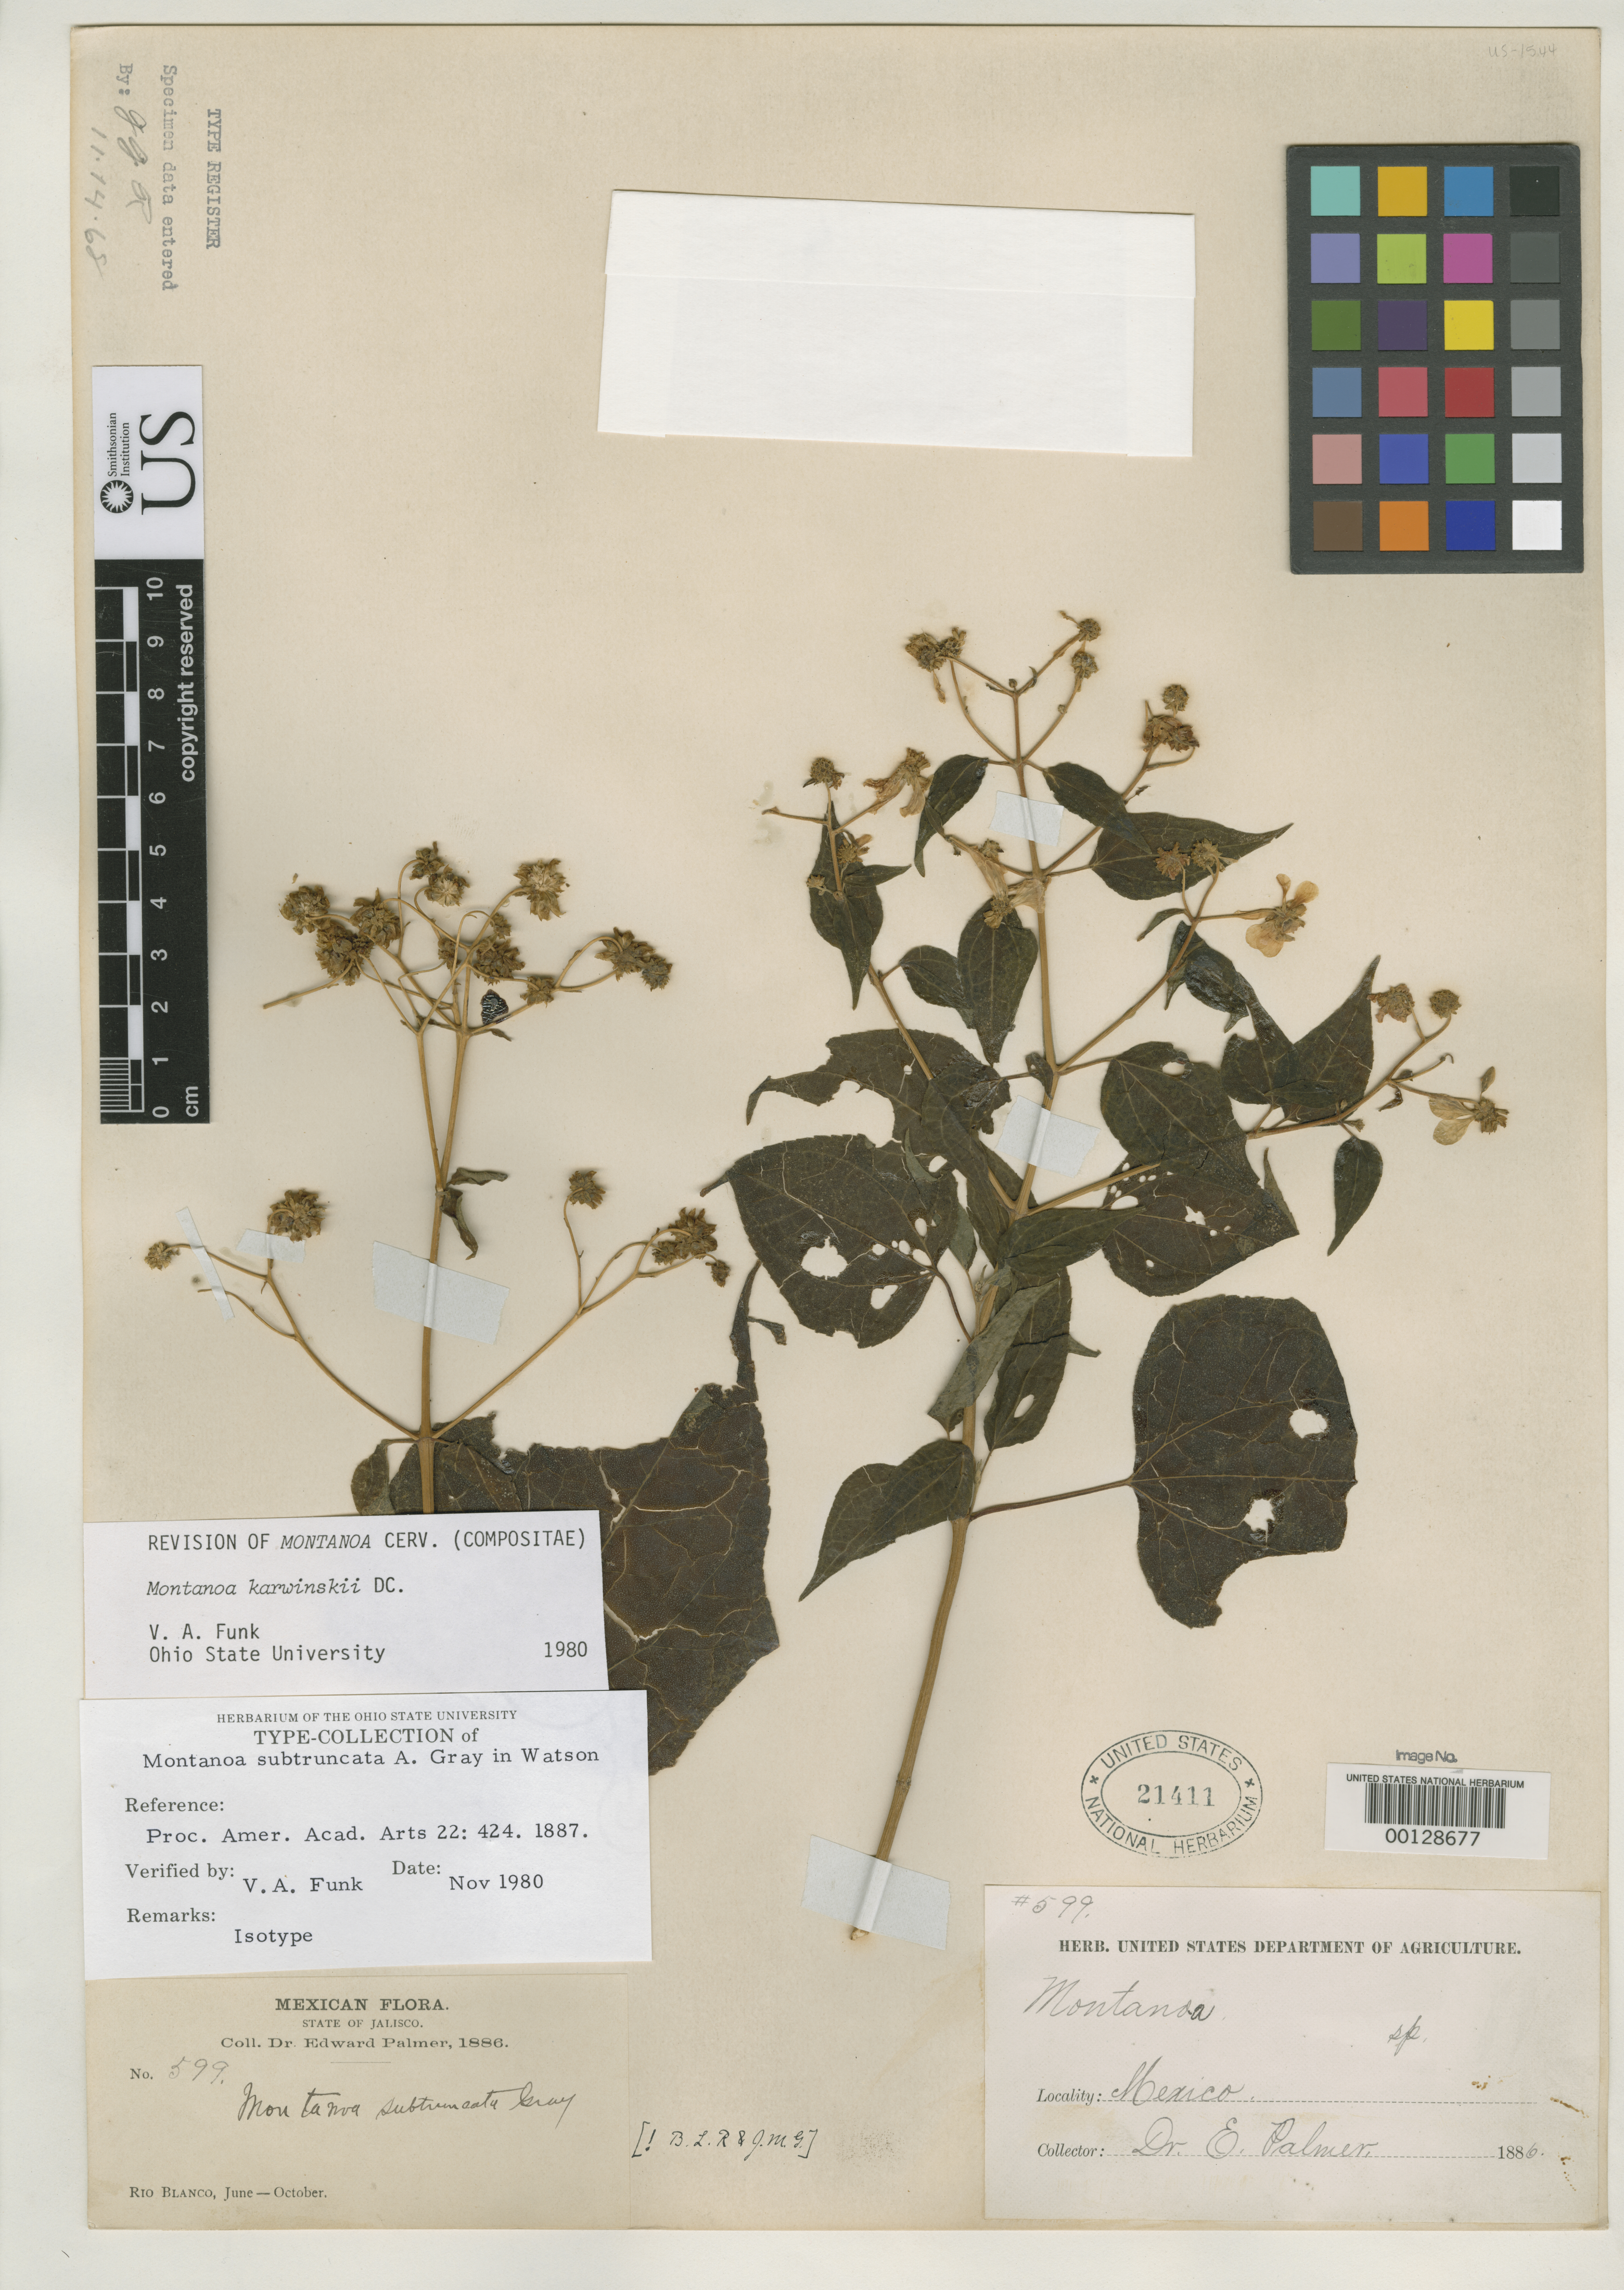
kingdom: Plantae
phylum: Tracheophyta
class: Magnoliopsida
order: Asterales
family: Asteraceae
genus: Montanoa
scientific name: Montanoa subtruncata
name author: A. Gray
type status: Isotype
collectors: E. Palmer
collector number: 599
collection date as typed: Sep 1886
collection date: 1886-09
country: Mexico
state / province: Jalisco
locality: Rio Blanco.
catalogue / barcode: US 21411